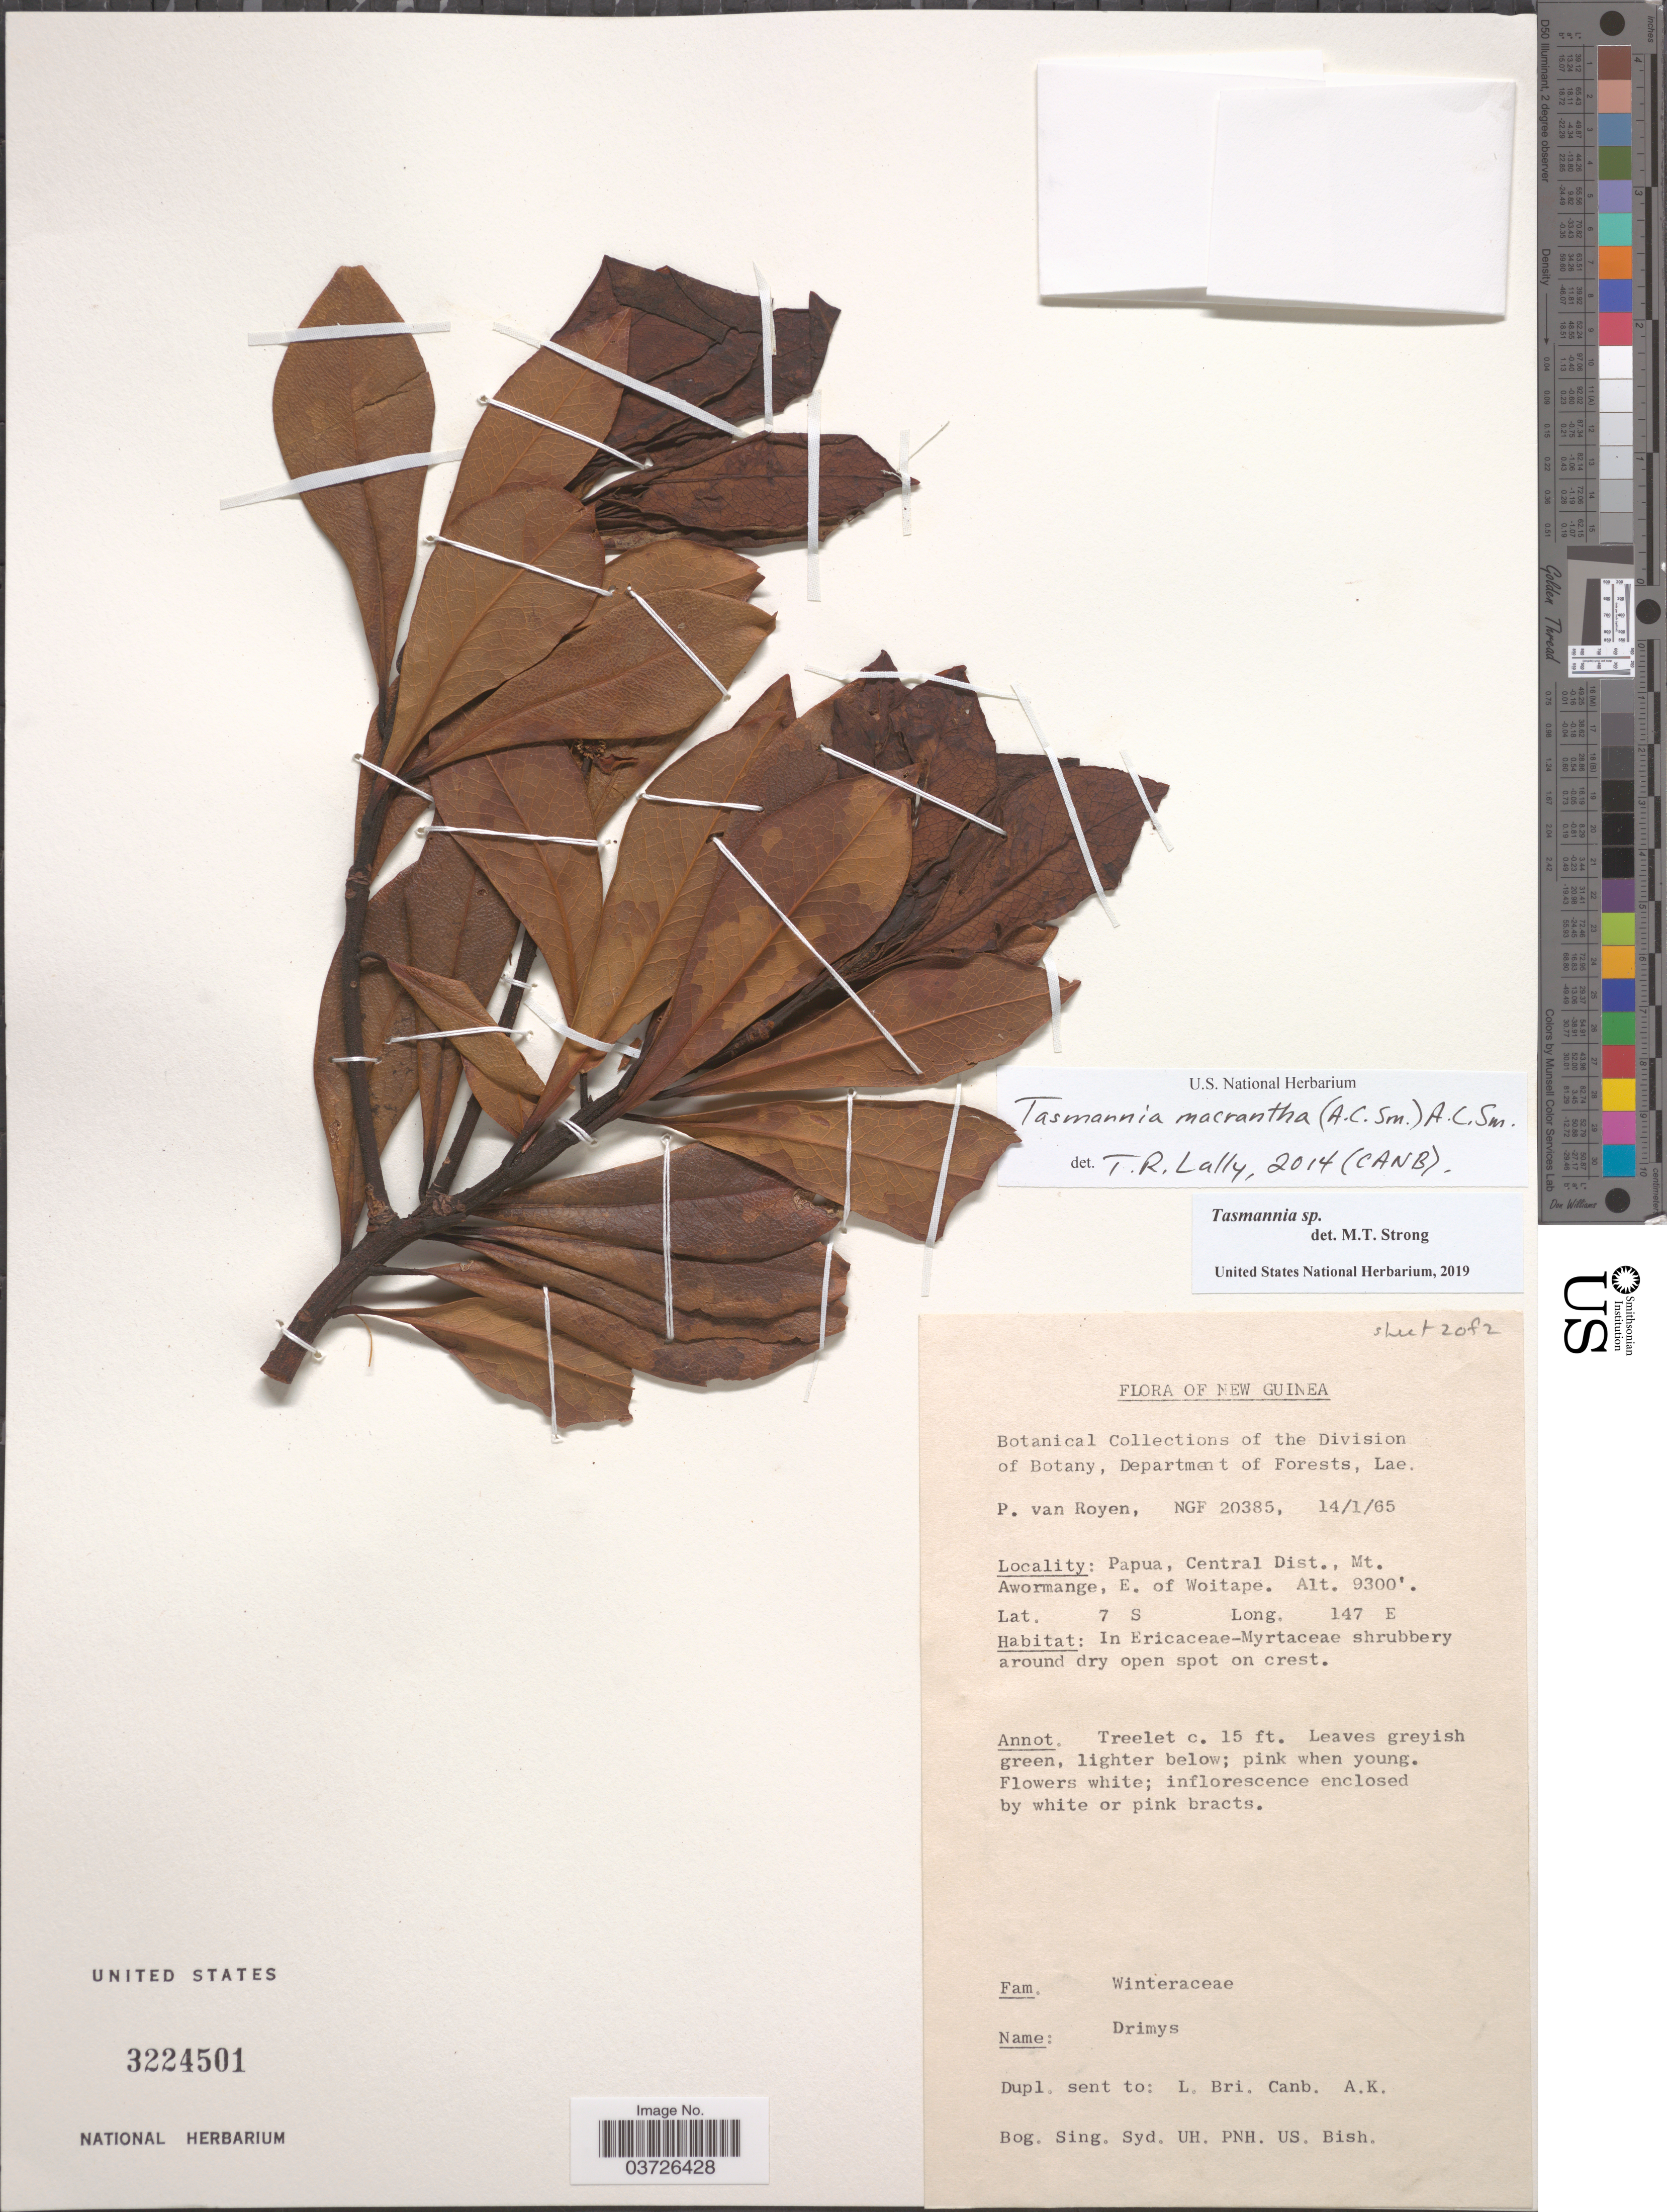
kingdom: Plantae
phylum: Tracheophyta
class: Magnoliopsida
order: Canellales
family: Winteraceae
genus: Tasmannia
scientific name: Tasmannia macrantha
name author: (A.C. Sm.) A.C. Sm.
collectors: P. van Royen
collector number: NGF 20385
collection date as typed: Transcribed d/m/y: 14/1/65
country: Papua New Guinea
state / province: Central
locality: New Guinea. Papua, Centra Dist., Mt. Awormange, E. of Woitape.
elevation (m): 2835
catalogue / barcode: US 3224501